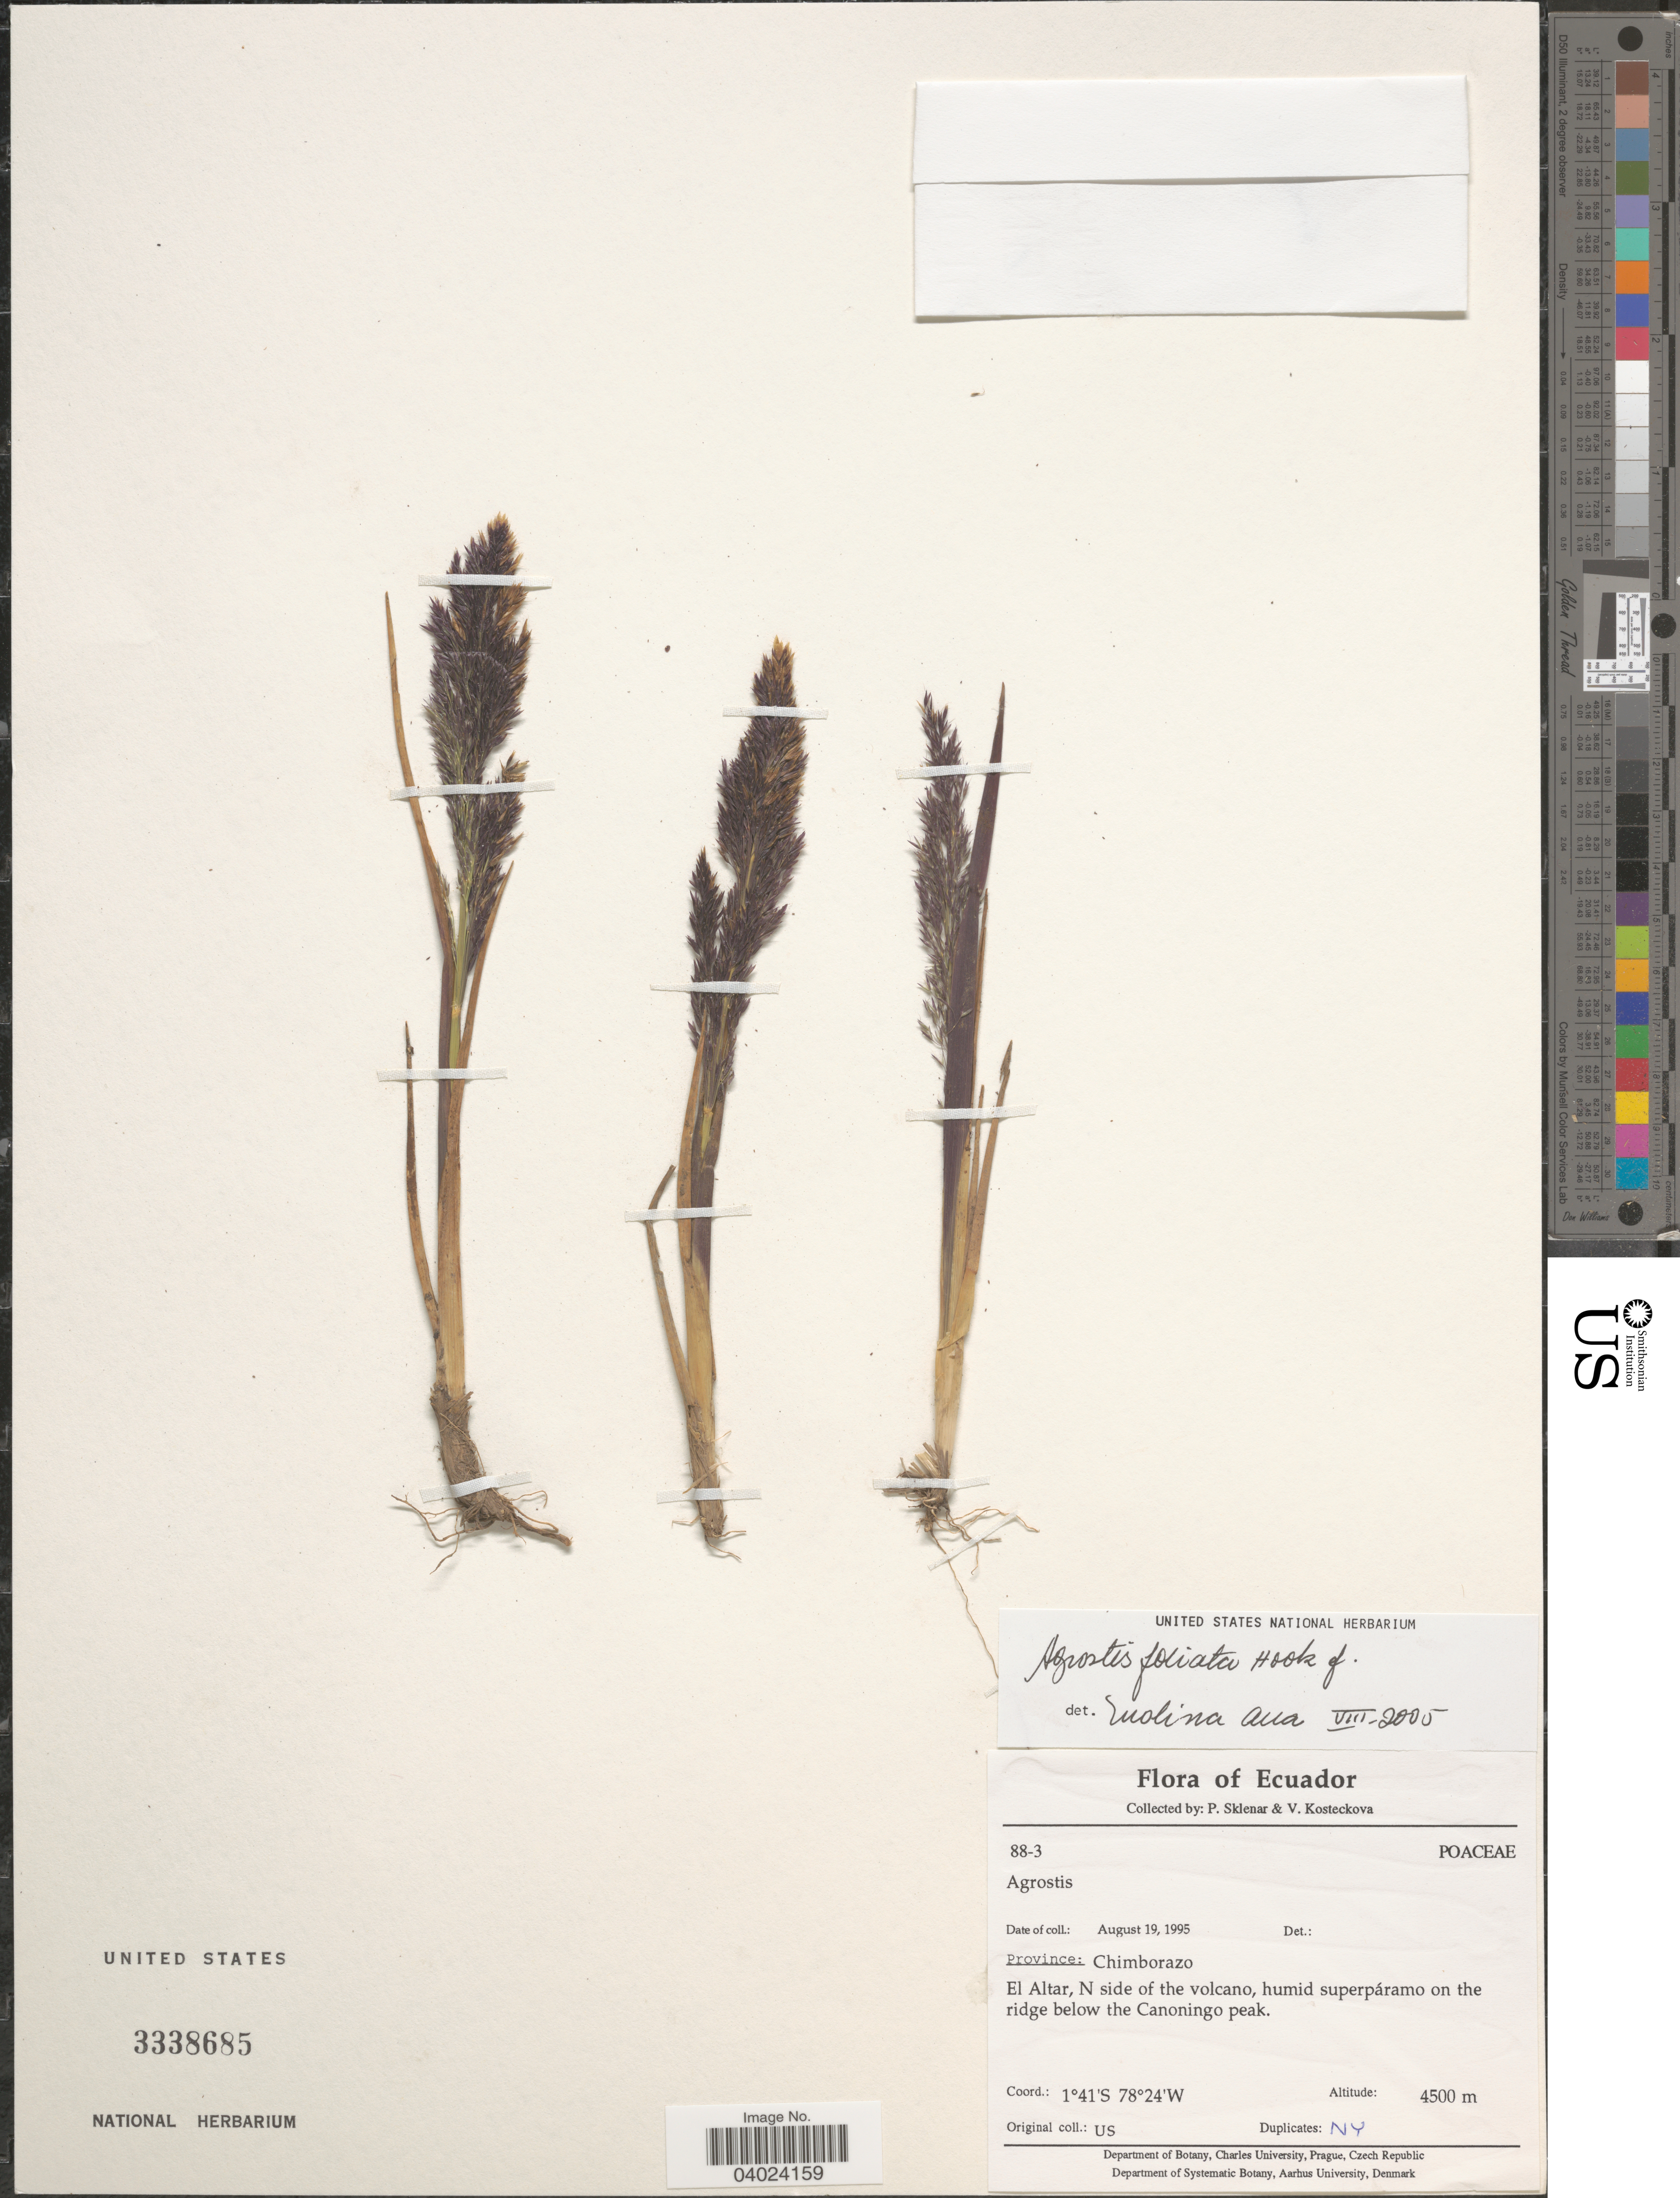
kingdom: Plantae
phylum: Tracheophyta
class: Liliopsida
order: Poales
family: Poaceae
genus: Agrostis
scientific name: Agrostis foliata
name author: Hook. f.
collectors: P. Sklenar & V. Kosteckova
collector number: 88-3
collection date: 1995-08-19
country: Ecuador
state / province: Chimborazo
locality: El Altar, N side of the volcano, humid superpáramo on the ridge below the Canoningo peak.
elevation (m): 4500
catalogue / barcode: US 3338685